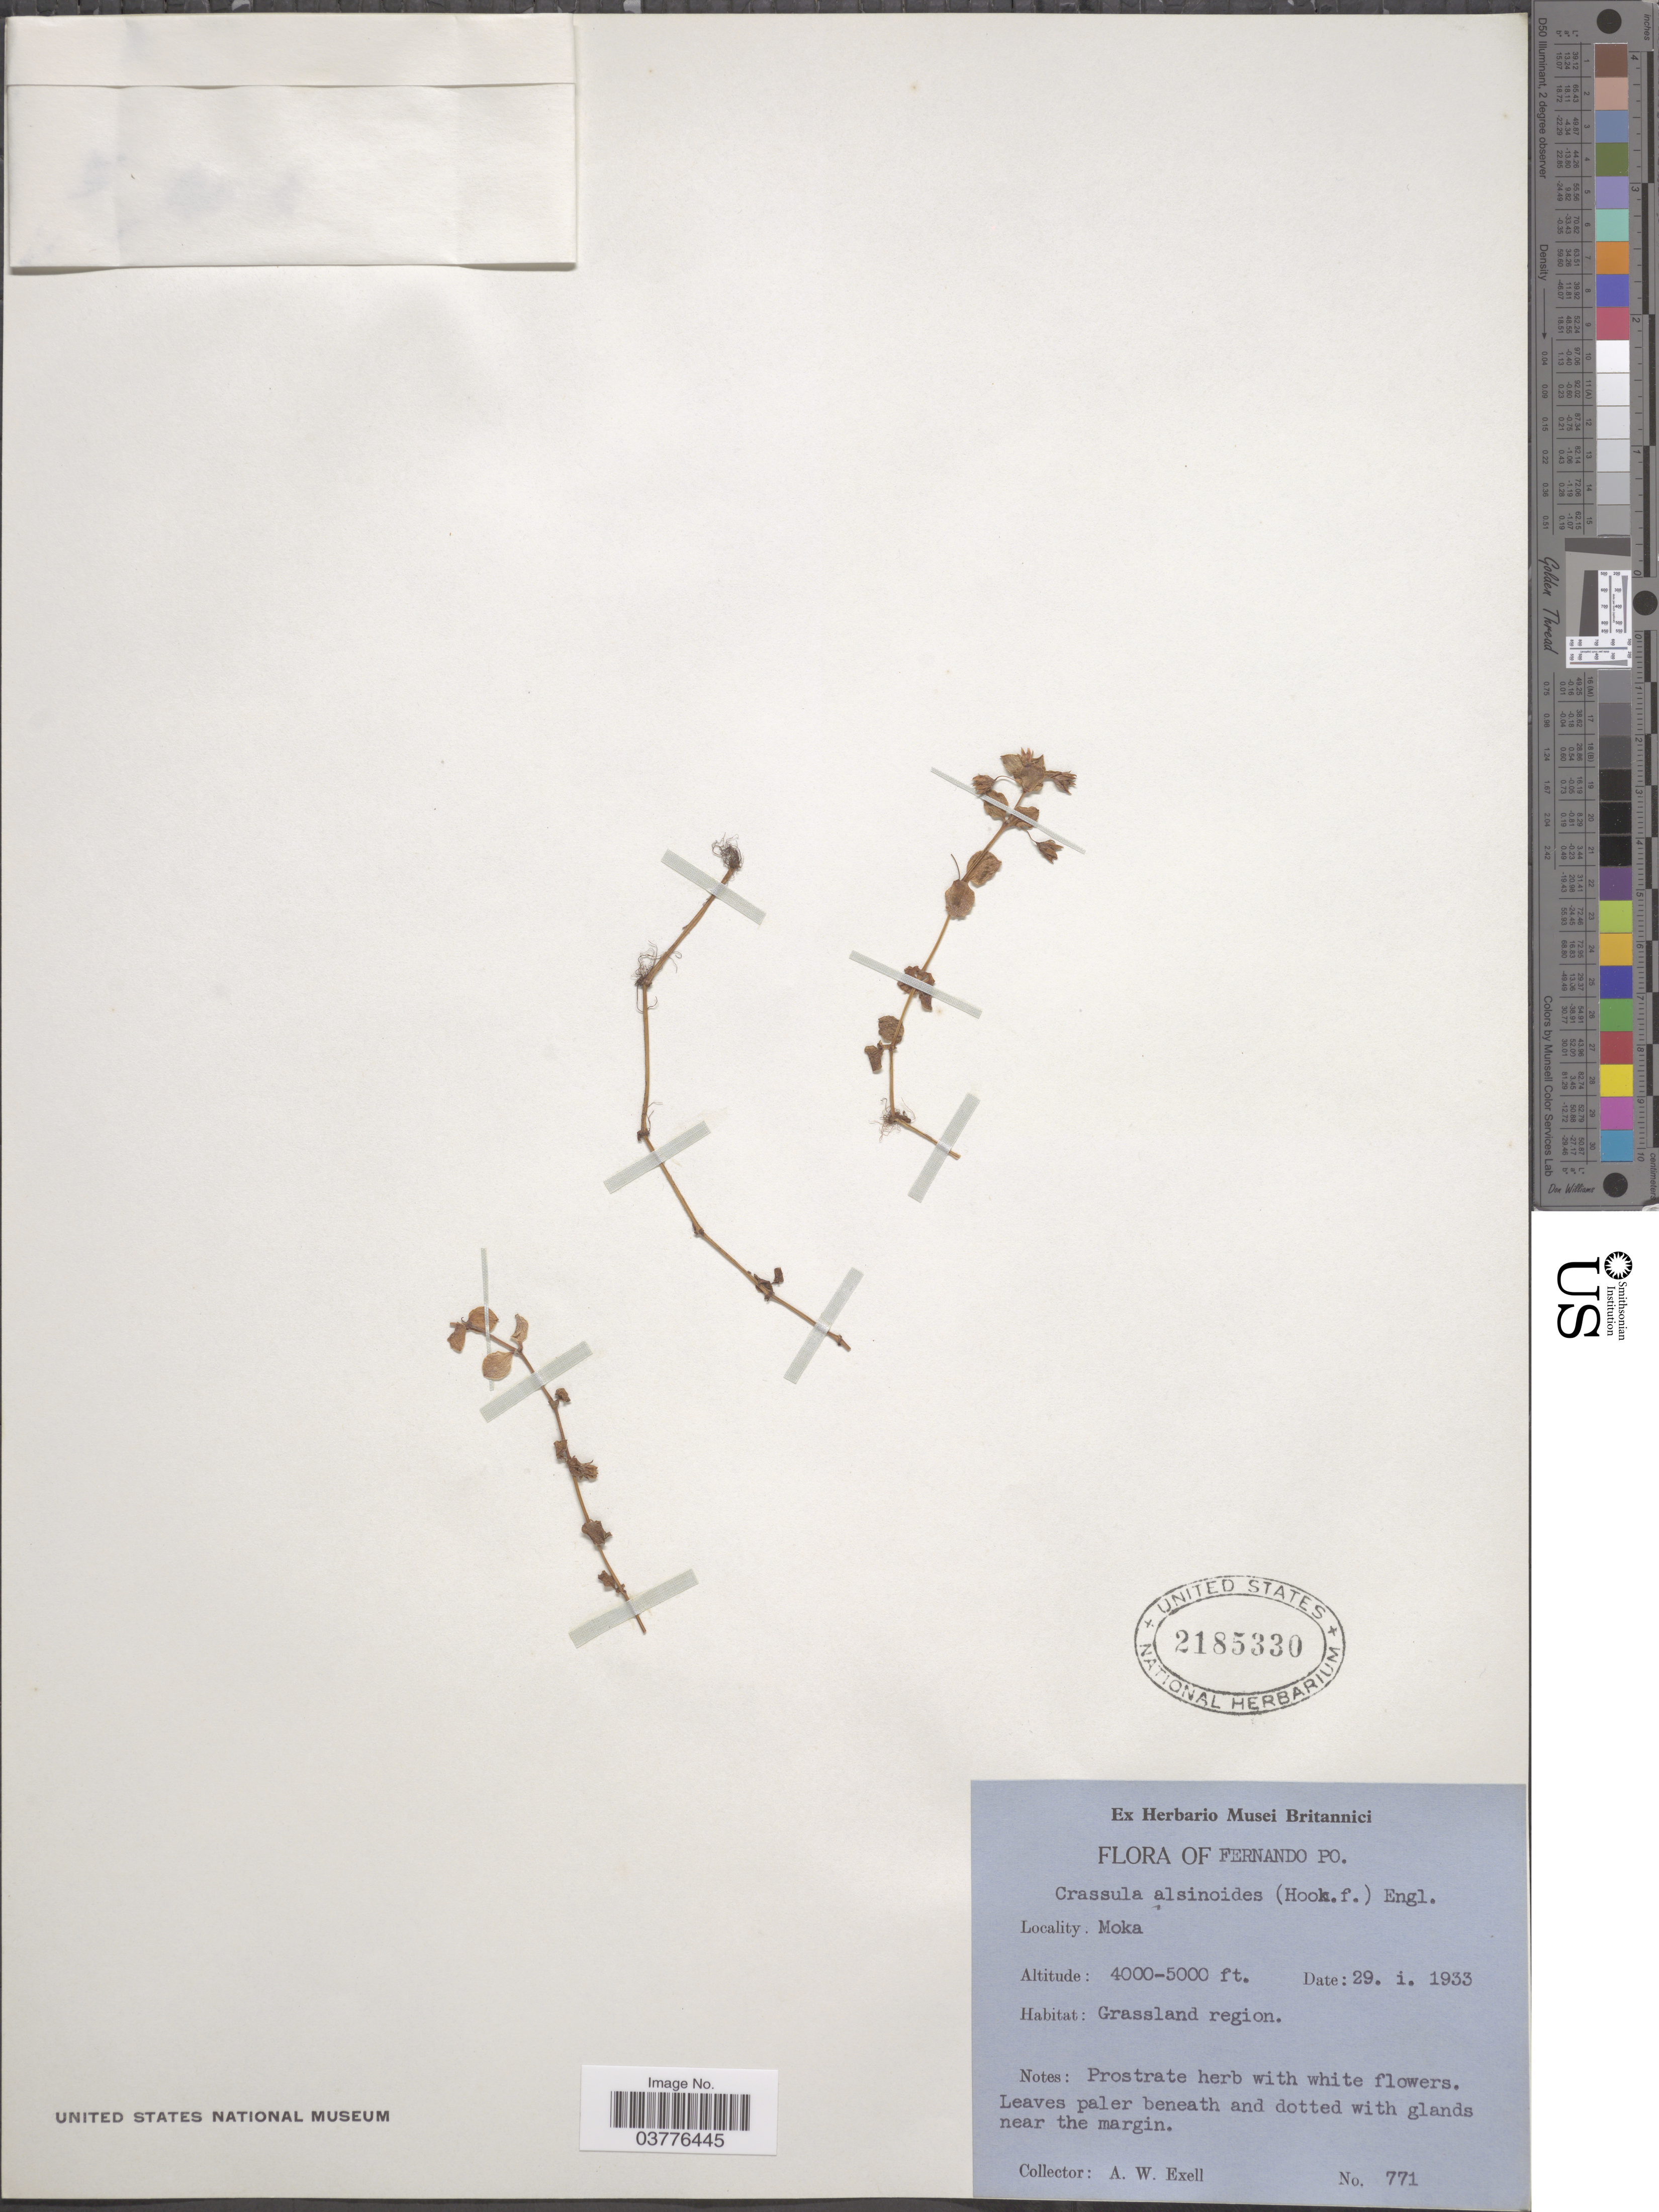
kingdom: Plantae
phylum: Tracheophyta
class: Magnoliopsida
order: Saxifragales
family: Crassulaceae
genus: Crassula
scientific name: Crassula alsinoides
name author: (Hook. f.) Engl.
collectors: A. Exell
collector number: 771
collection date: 1933-01-29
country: Mauritius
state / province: Moka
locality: Fernando Po. Moka.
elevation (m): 1219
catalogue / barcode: US 2185330